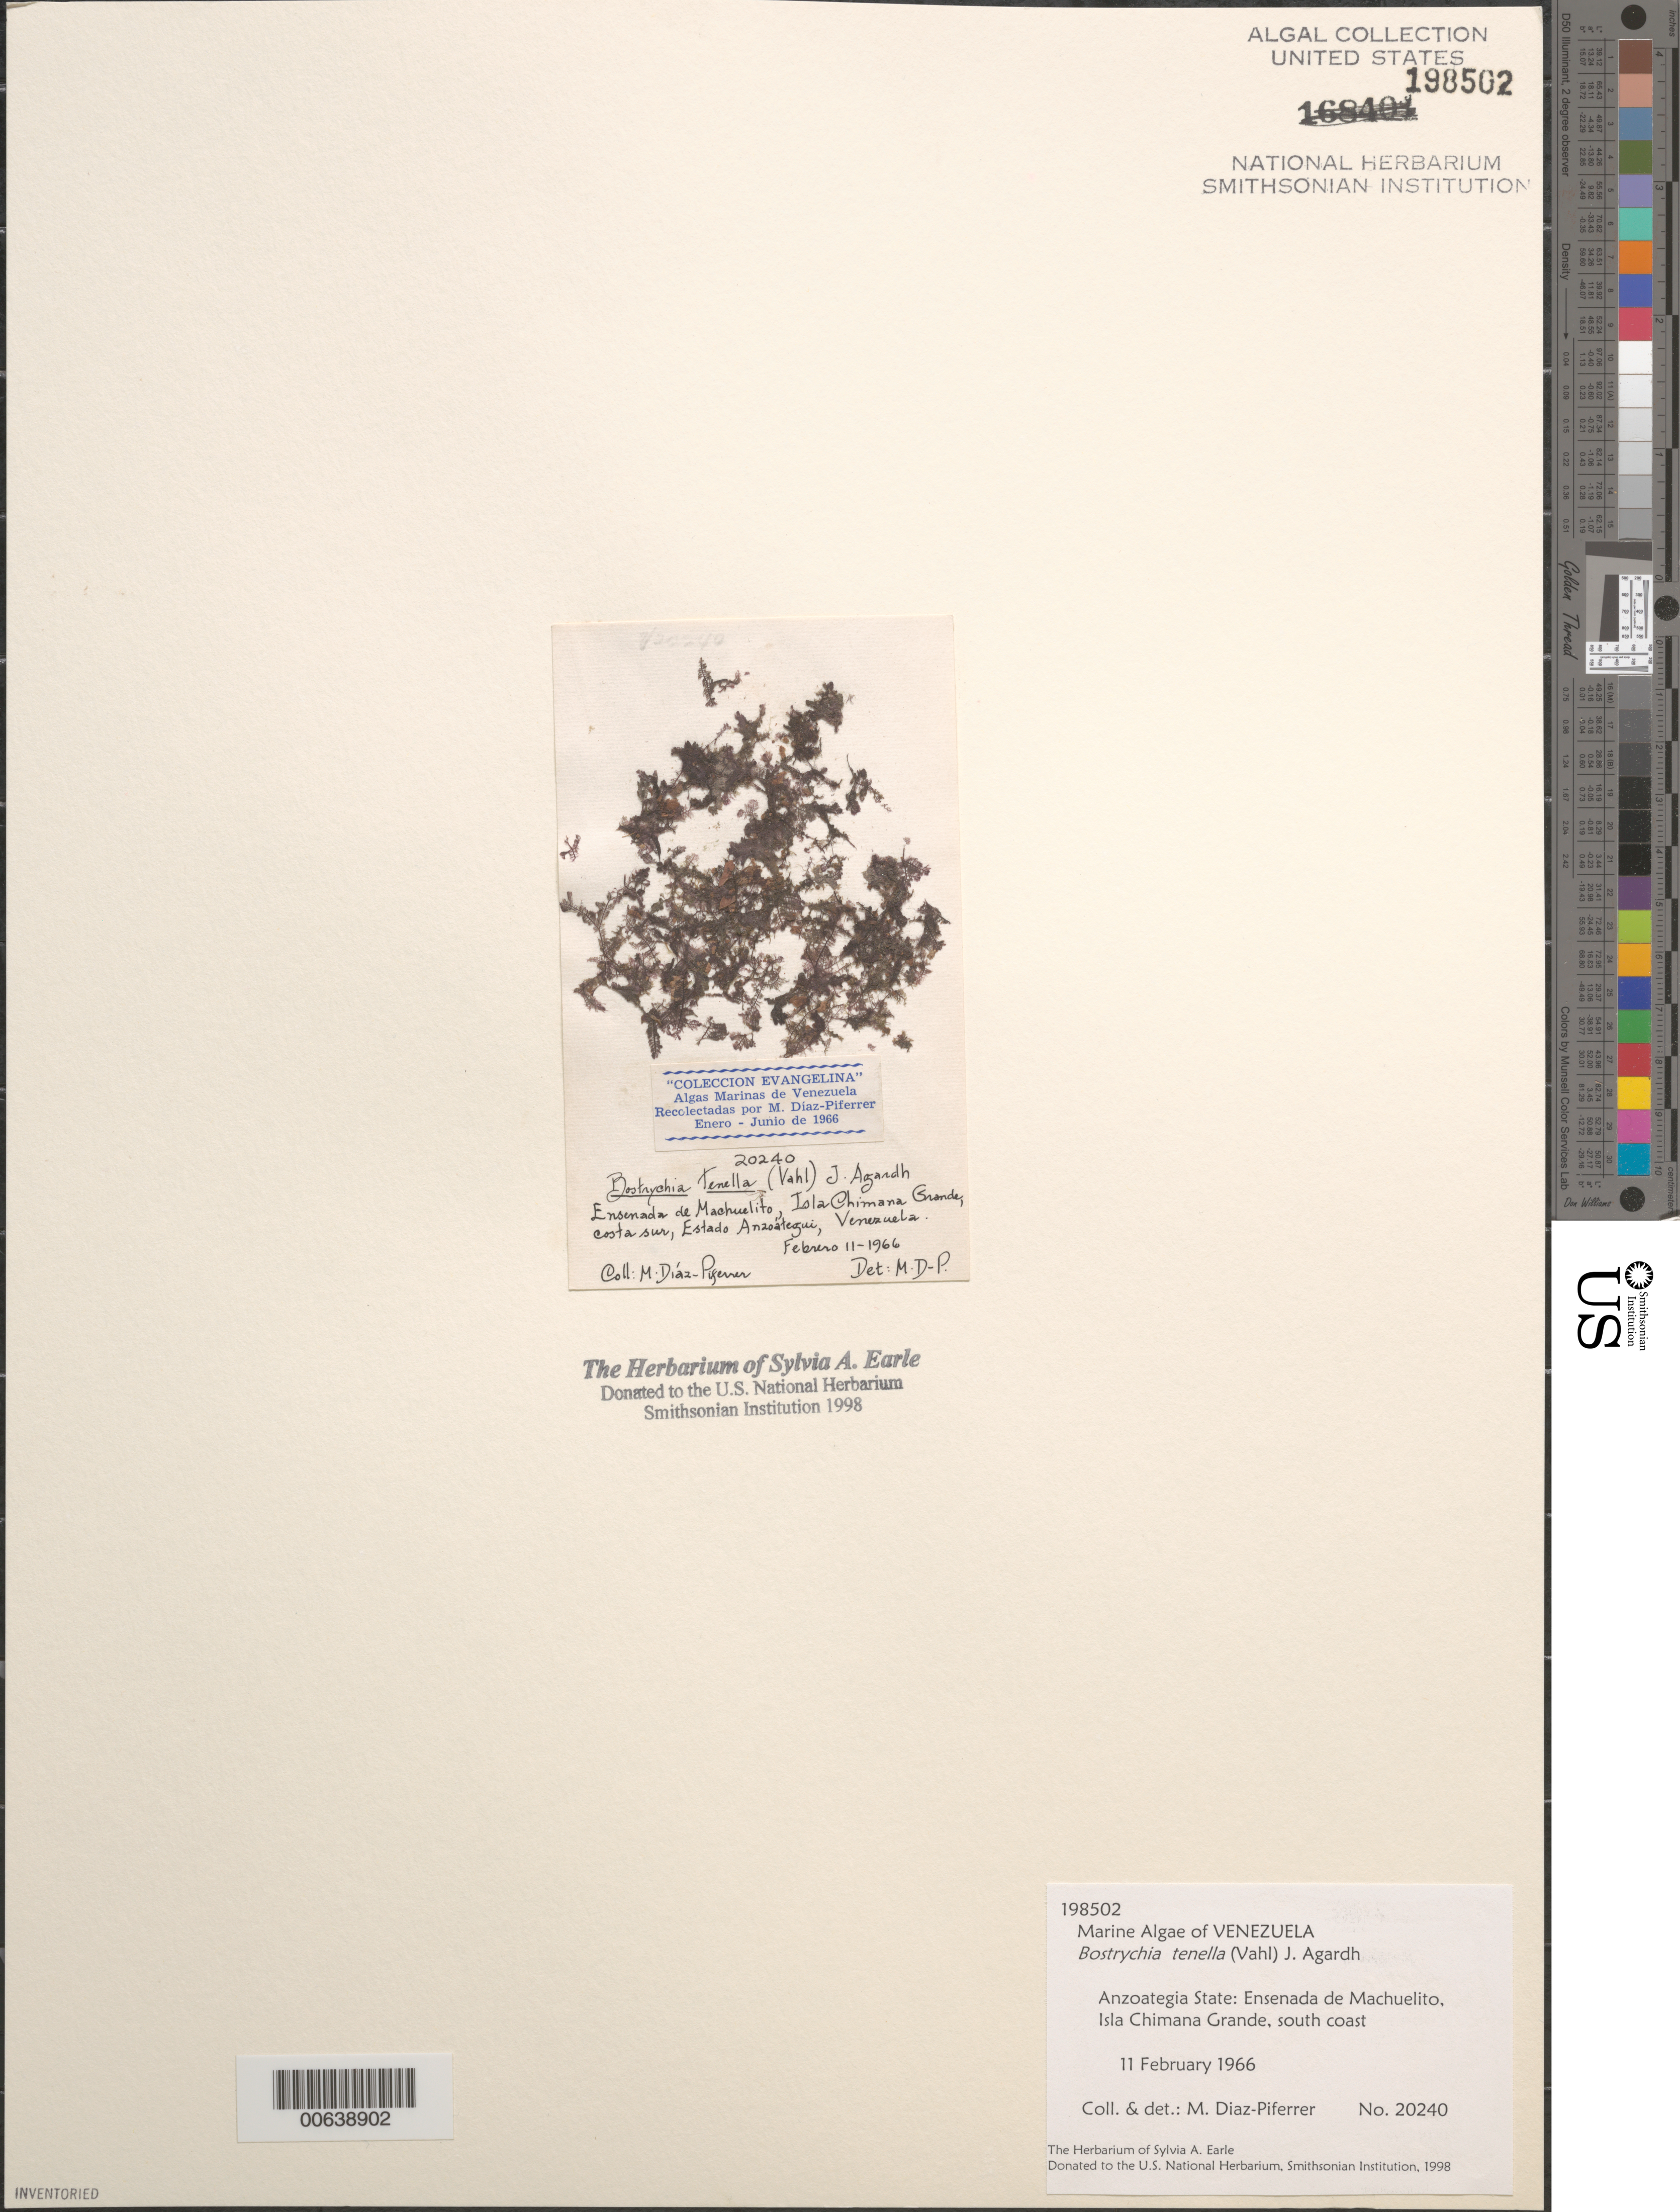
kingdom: Plantae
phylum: Rhodophyta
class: Florideophyceae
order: Ceramiales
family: Rhodomelaceae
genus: Bostrychia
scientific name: Bostrychia tenella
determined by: Diaz-Piferrer, M.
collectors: M. Diaz-Piferrer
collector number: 20240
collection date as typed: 11 Feb 1966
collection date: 1966-02-11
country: Venezuela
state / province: Anzoategui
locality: Ensenada de machuelito, isla chimana grande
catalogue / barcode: US 198502